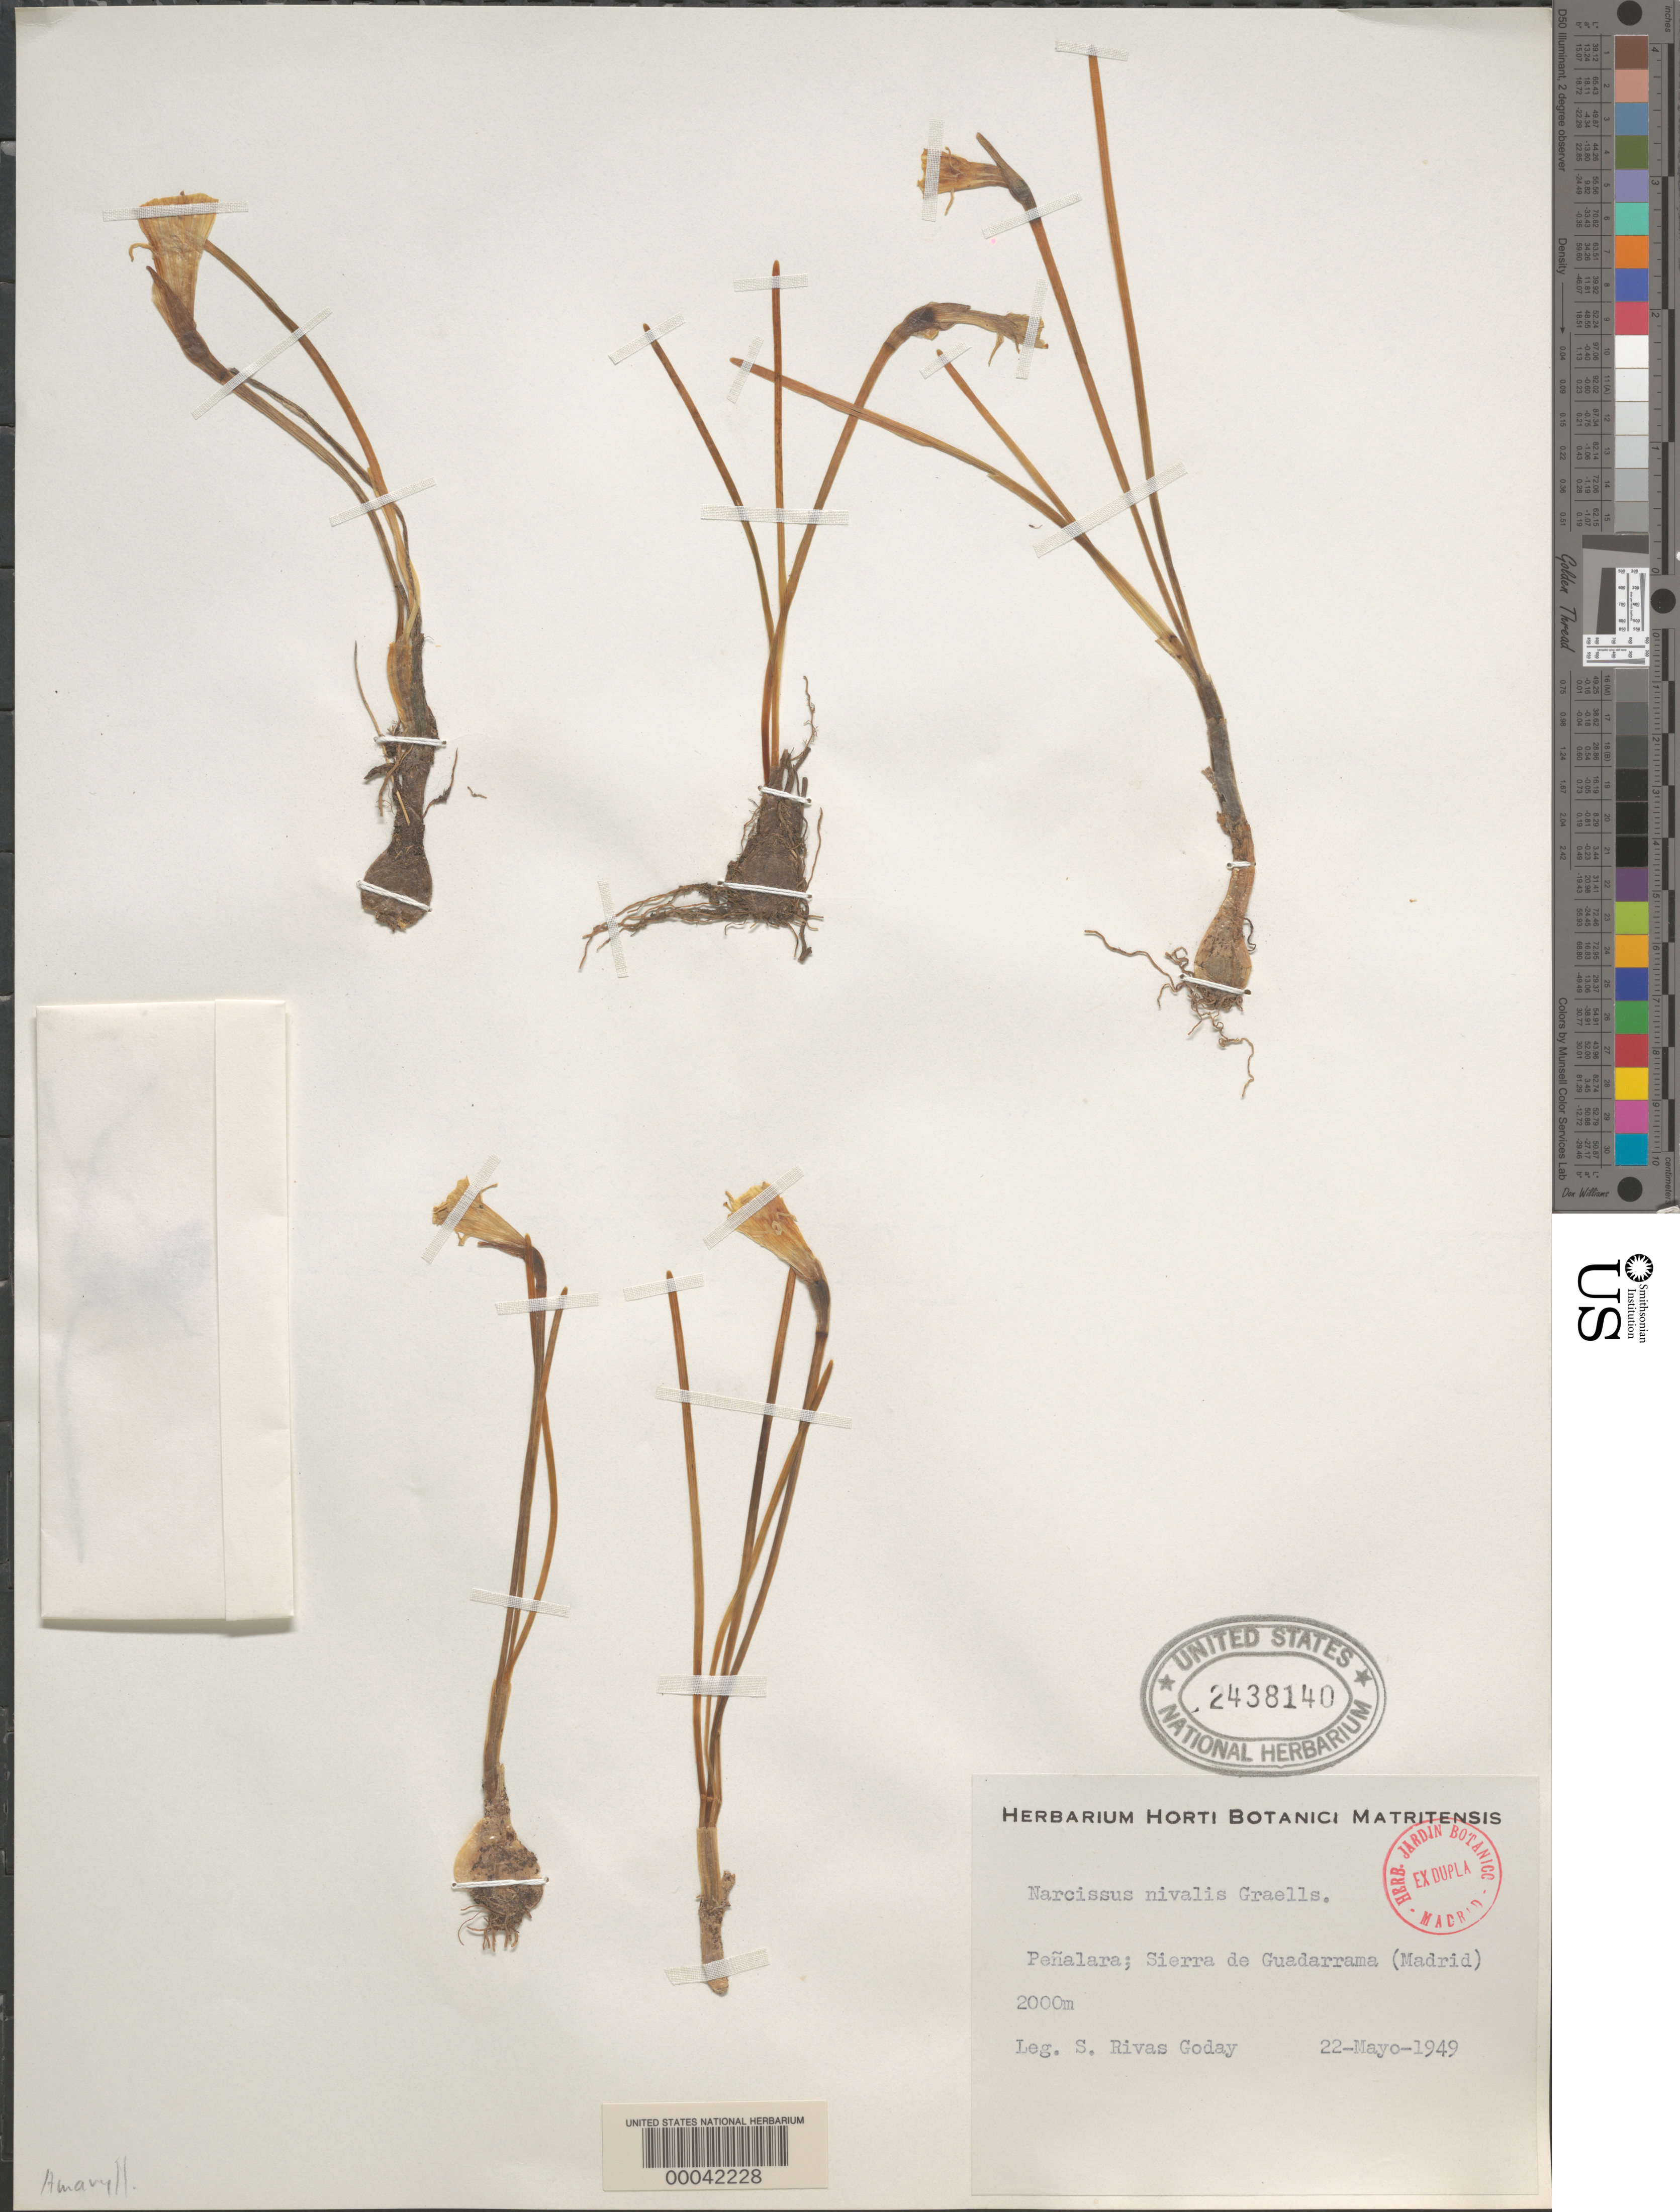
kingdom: Plantae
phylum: Tracheophyta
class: Liliopsida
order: Asparagales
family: Amaryllidaceae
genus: Narcissus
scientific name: Narcissus nivalis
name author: Graells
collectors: S. Goday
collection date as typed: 22 May 1949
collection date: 1949-05-22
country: Spain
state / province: Madrid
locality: Penalara, sierra de guadarrama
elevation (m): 2000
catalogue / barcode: US 2438140